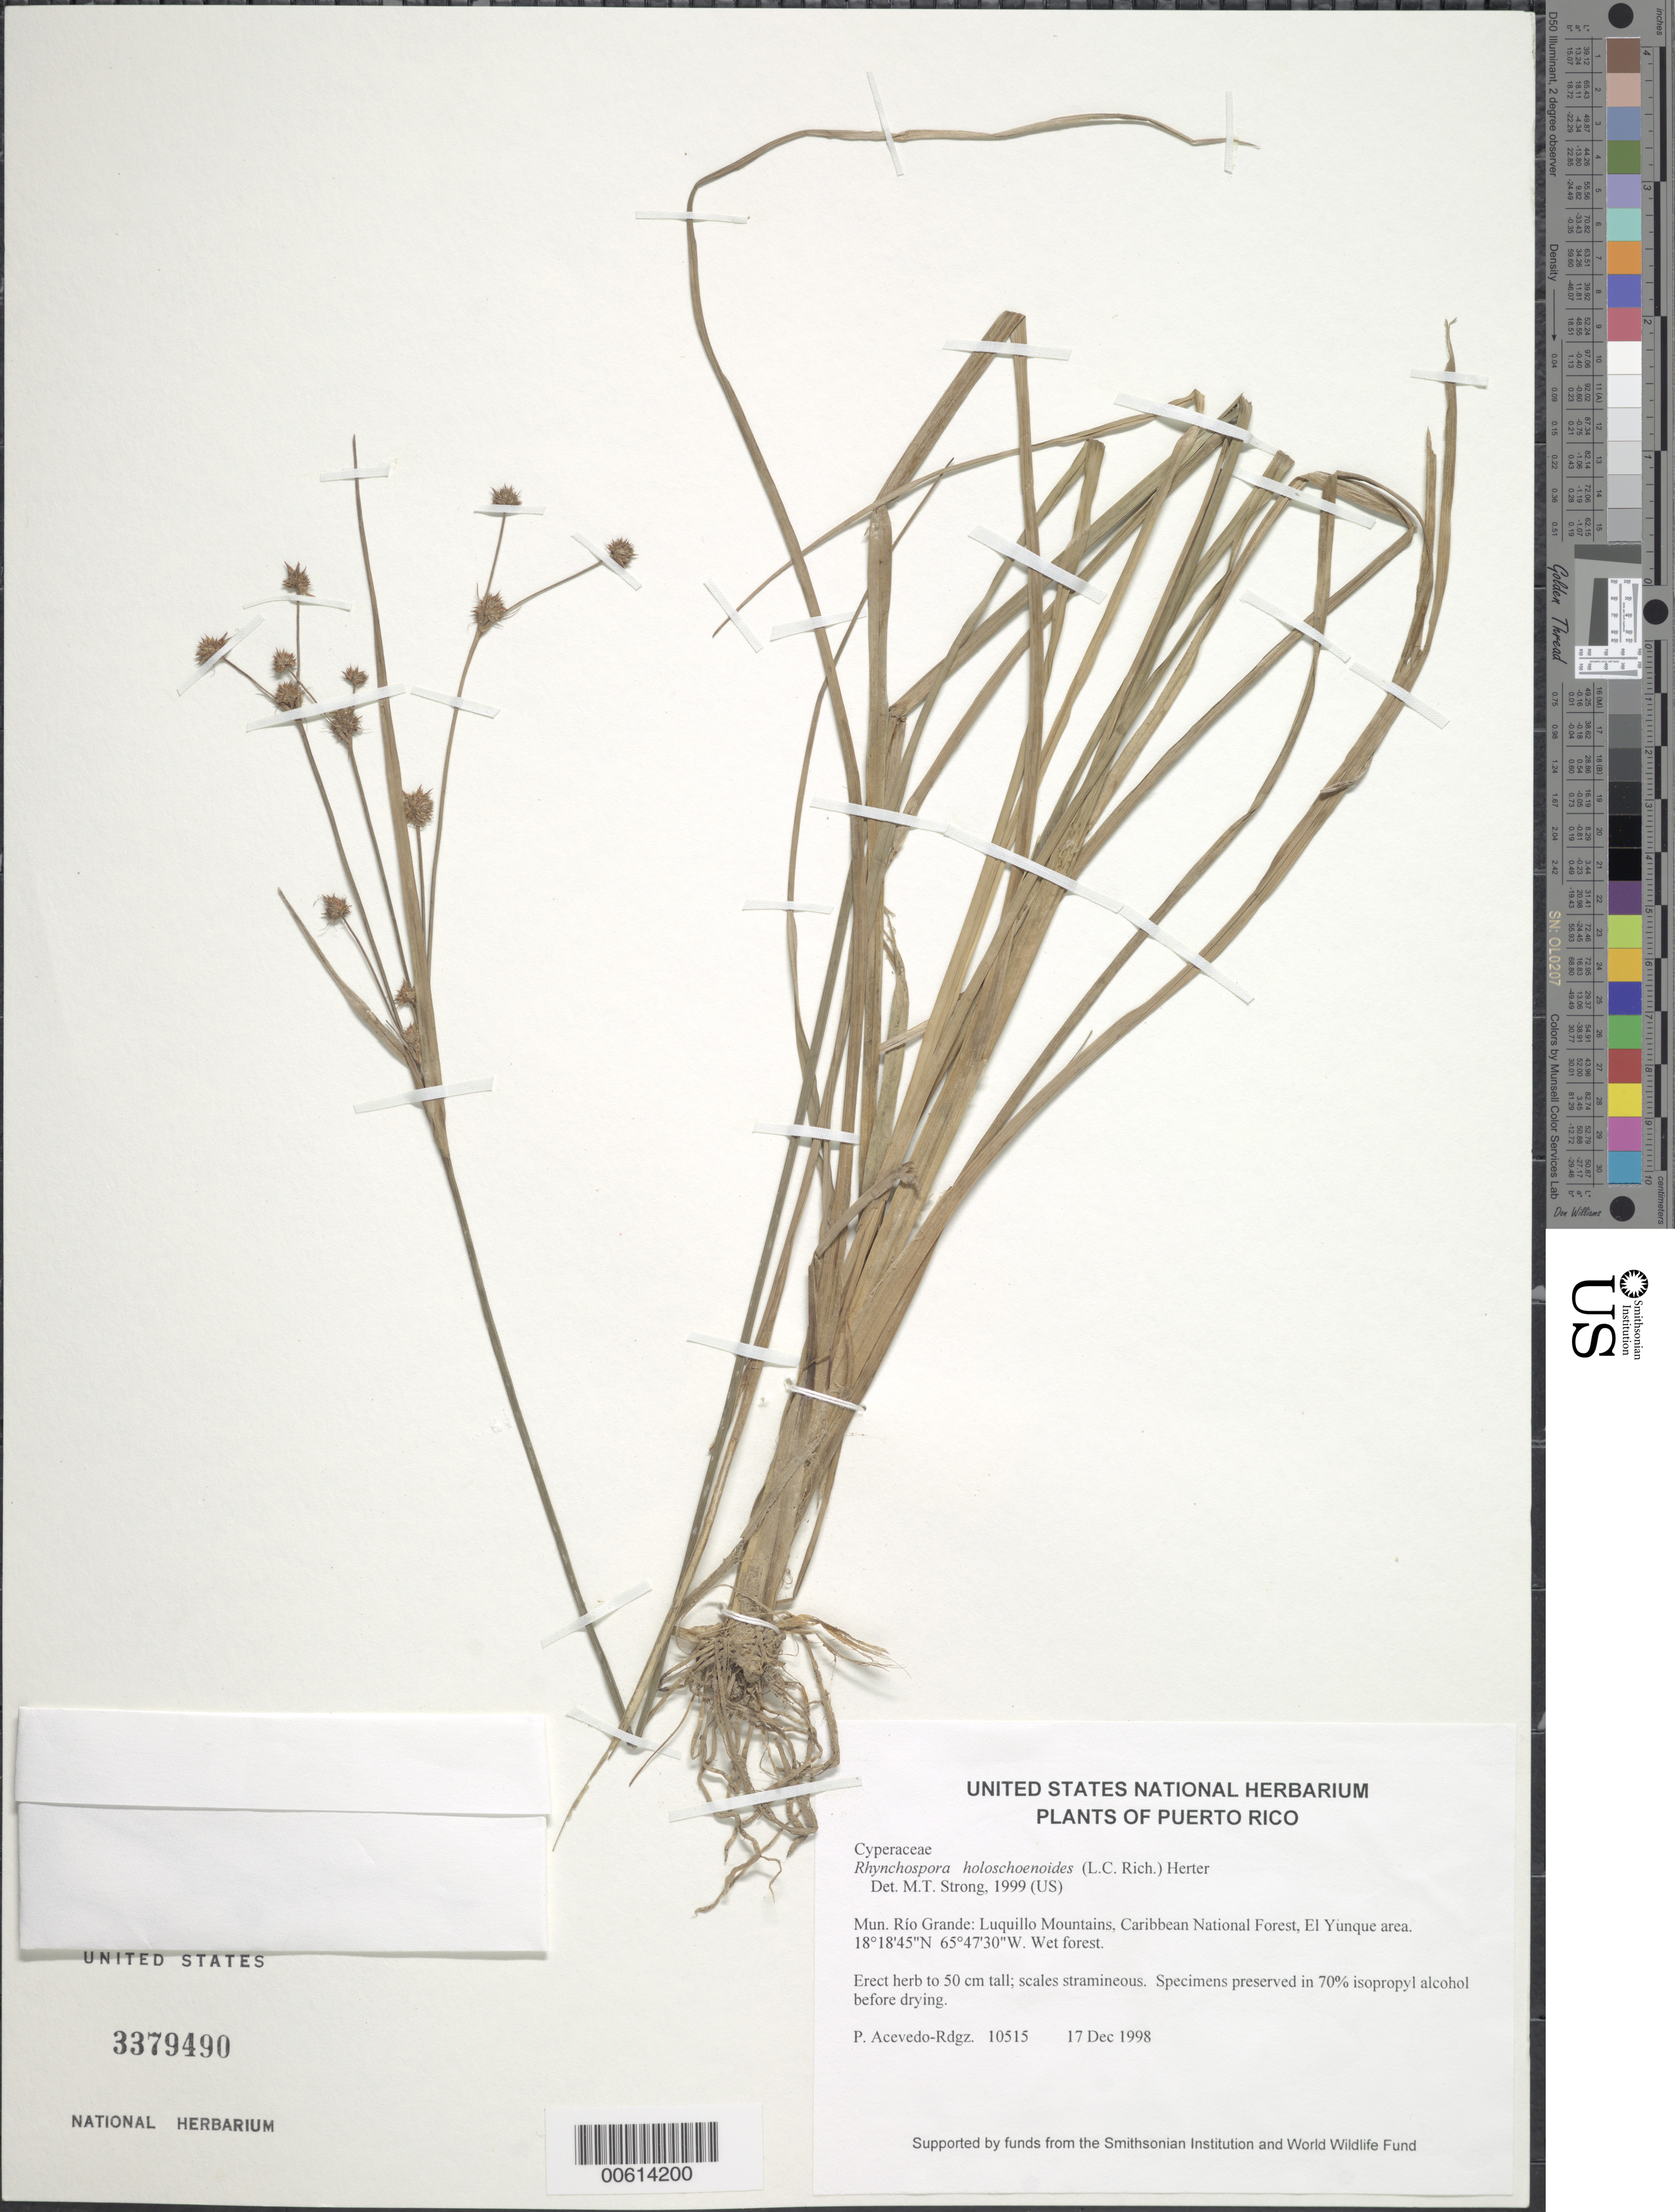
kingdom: Plantae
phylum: Tracheophyta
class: Liliopsida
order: Poales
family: Cyperaceae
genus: Rhynchospora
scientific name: Rhynchospora holoschoenoides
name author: (Rich.) Herter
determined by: Strong, M. T., (US), Smithsonian Institution - National Museum of Natural History (UNITED STATES)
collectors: P. Acevedo-Rodr.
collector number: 10515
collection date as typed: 17 Dec 1998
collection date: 1998-12-17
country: Puerto Rico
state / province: Río Grande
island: Puerto Rico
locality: Río Grande: Luquillo Mountains, Caribbean National Forest, El Yunque area.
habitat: Wet forest.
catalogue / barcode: US 3379490